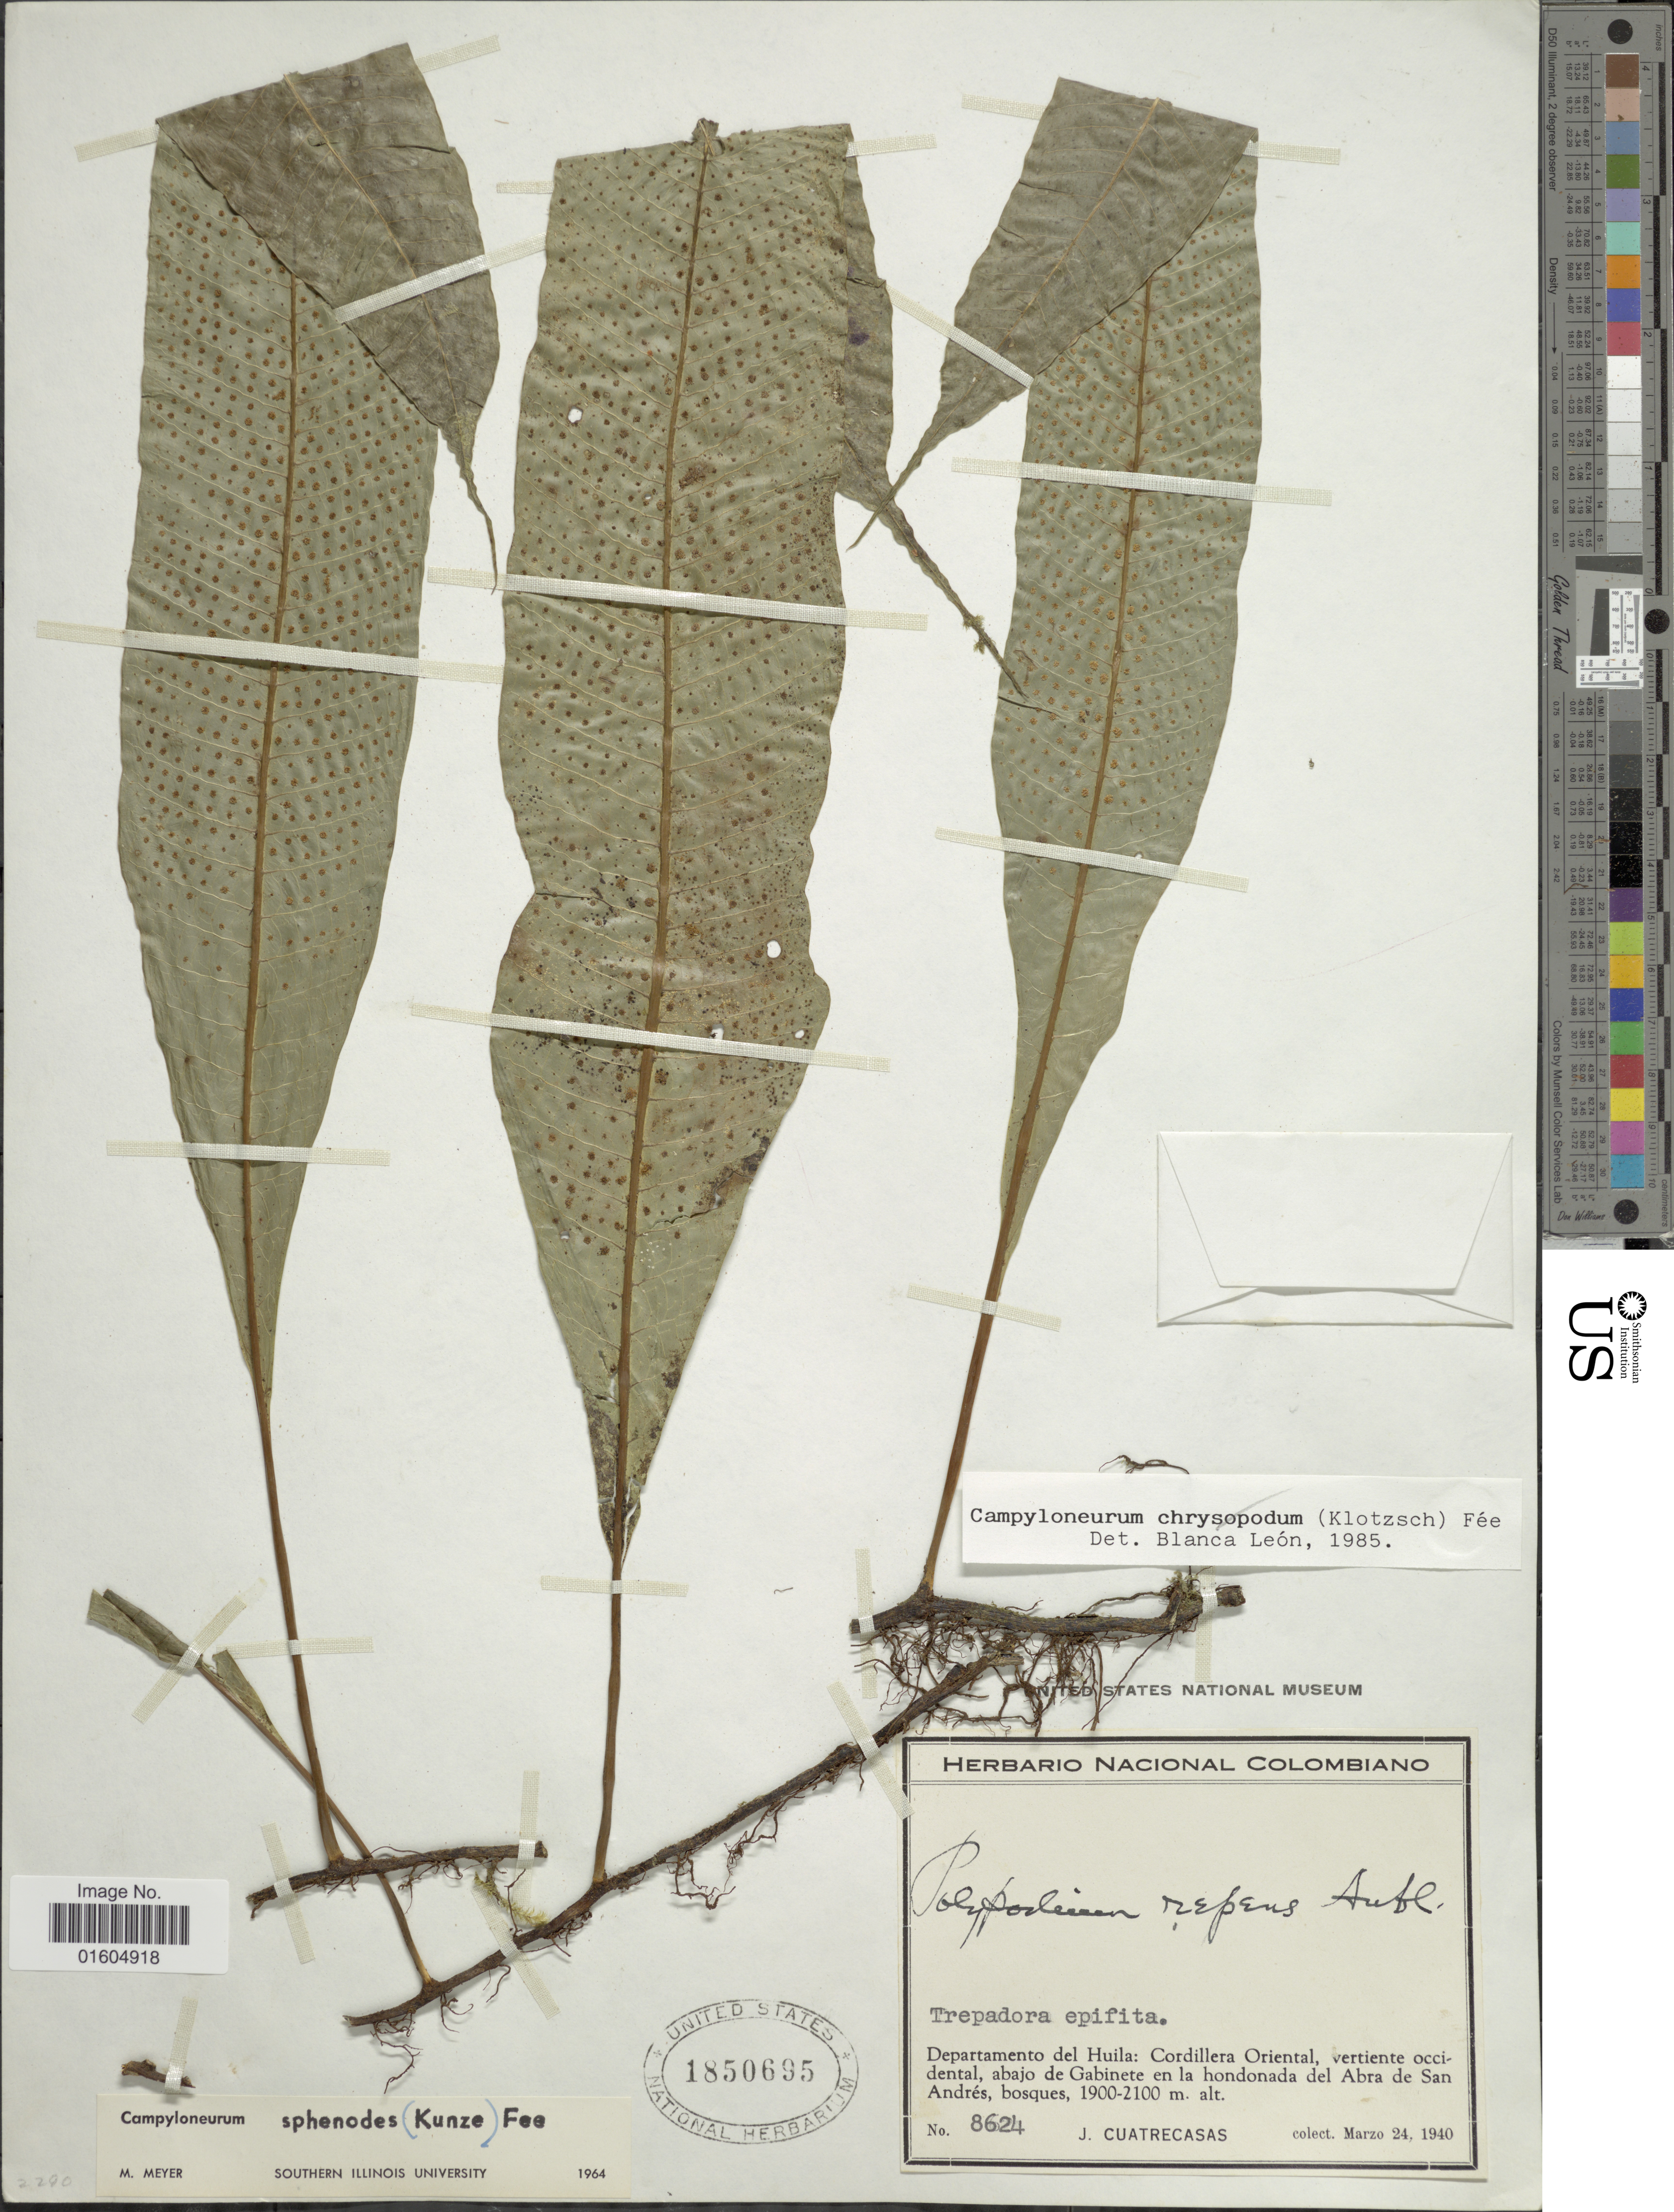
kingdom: Plantae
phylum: Tracheophyta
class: Polypodiopsida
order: Polypodiales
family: Polypodiaceae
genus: Campyloneurum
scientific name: Campyloneurum repens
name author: (Aubl.) C. Presl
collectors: J. Cuatrecasas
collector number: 8624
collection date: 1940-03-24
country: Colombia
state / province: Huila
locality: Colombiano. Departamento del Huila: Cordillera Oriental, vertiente occidental, abajo de Gabinete en la hondonada del Abra de San Andres, bosques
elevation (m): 1900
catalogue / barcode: US 1850695